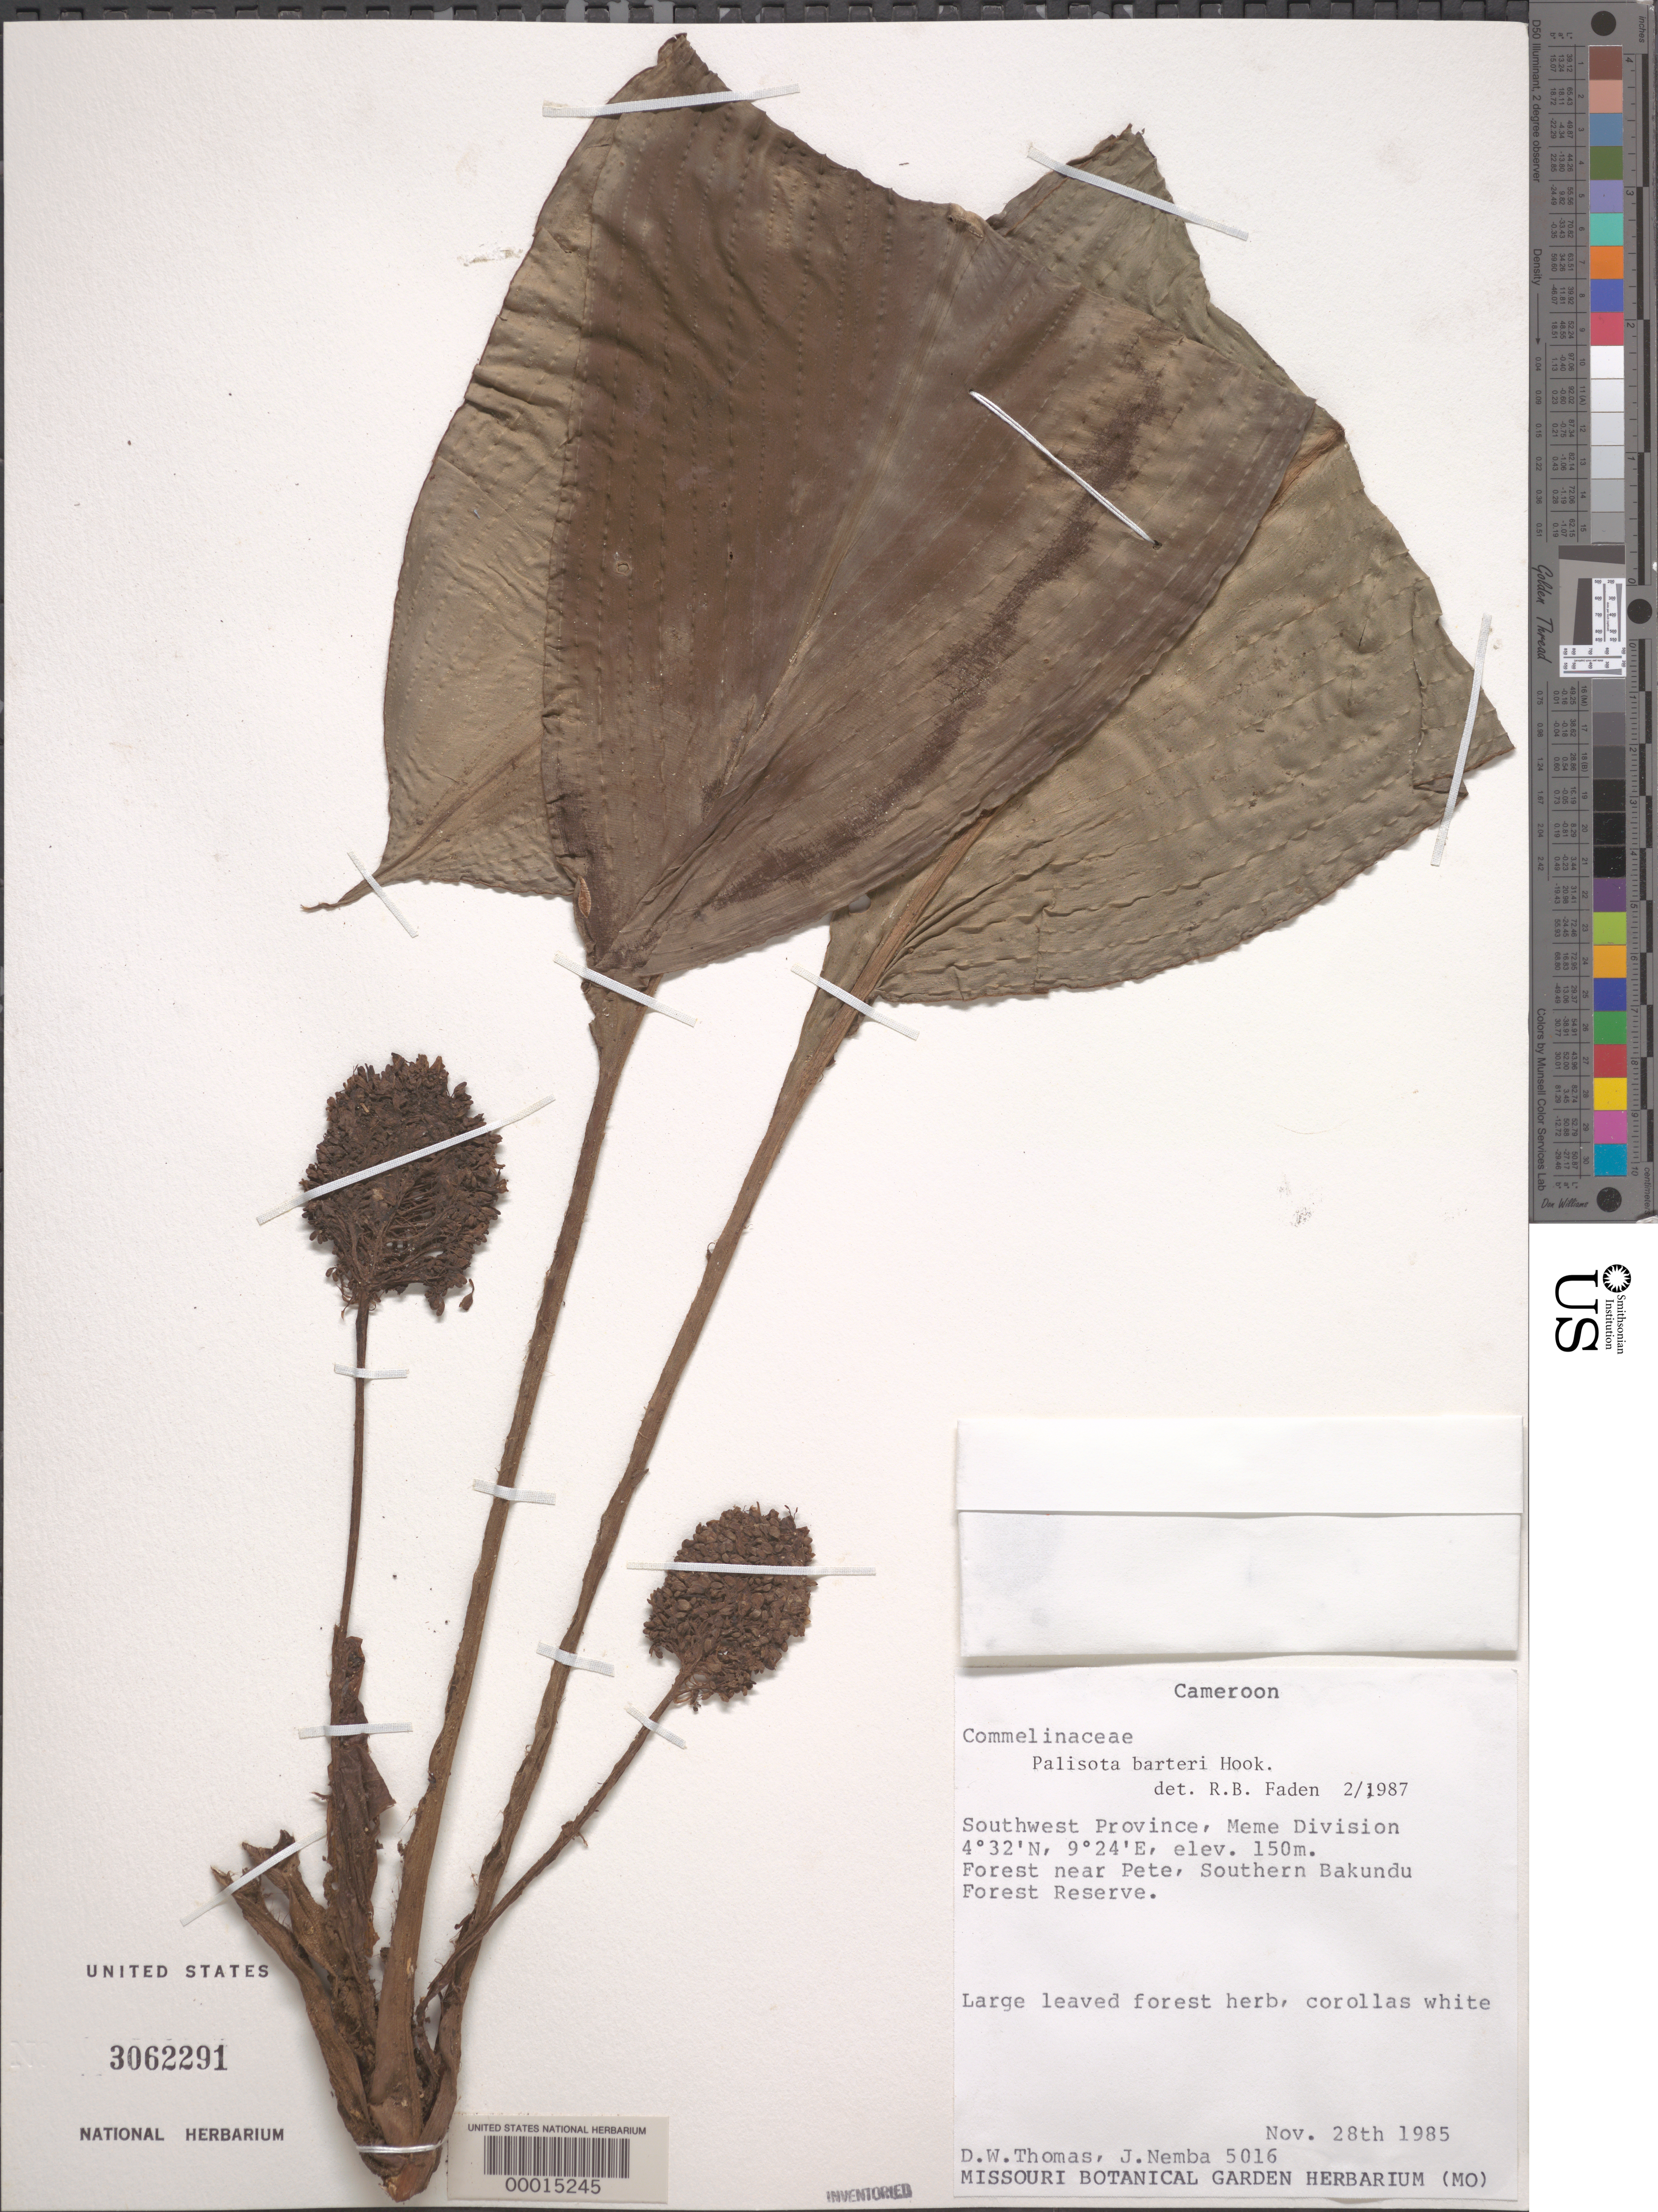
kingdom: Plantae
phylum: Tracheophyta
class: Liliopsida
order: Commelinales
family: Commelinaceae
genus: Palisota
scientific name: Palisota barteri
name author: Hook.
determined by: Faden, Robert B., (US), Smithsonian Institution - National Museum of Natural History (UNITED STATES)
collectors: D. W. Thomas & J. Nemba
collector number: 5016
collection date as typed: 28 Nov 1985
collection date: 1985-11-28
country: Cameroon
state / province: Sud-Ouest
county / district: Meme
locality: Near pete, southern bakundu forest reserve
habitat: Forest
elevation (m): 150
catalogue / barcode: US 3062291